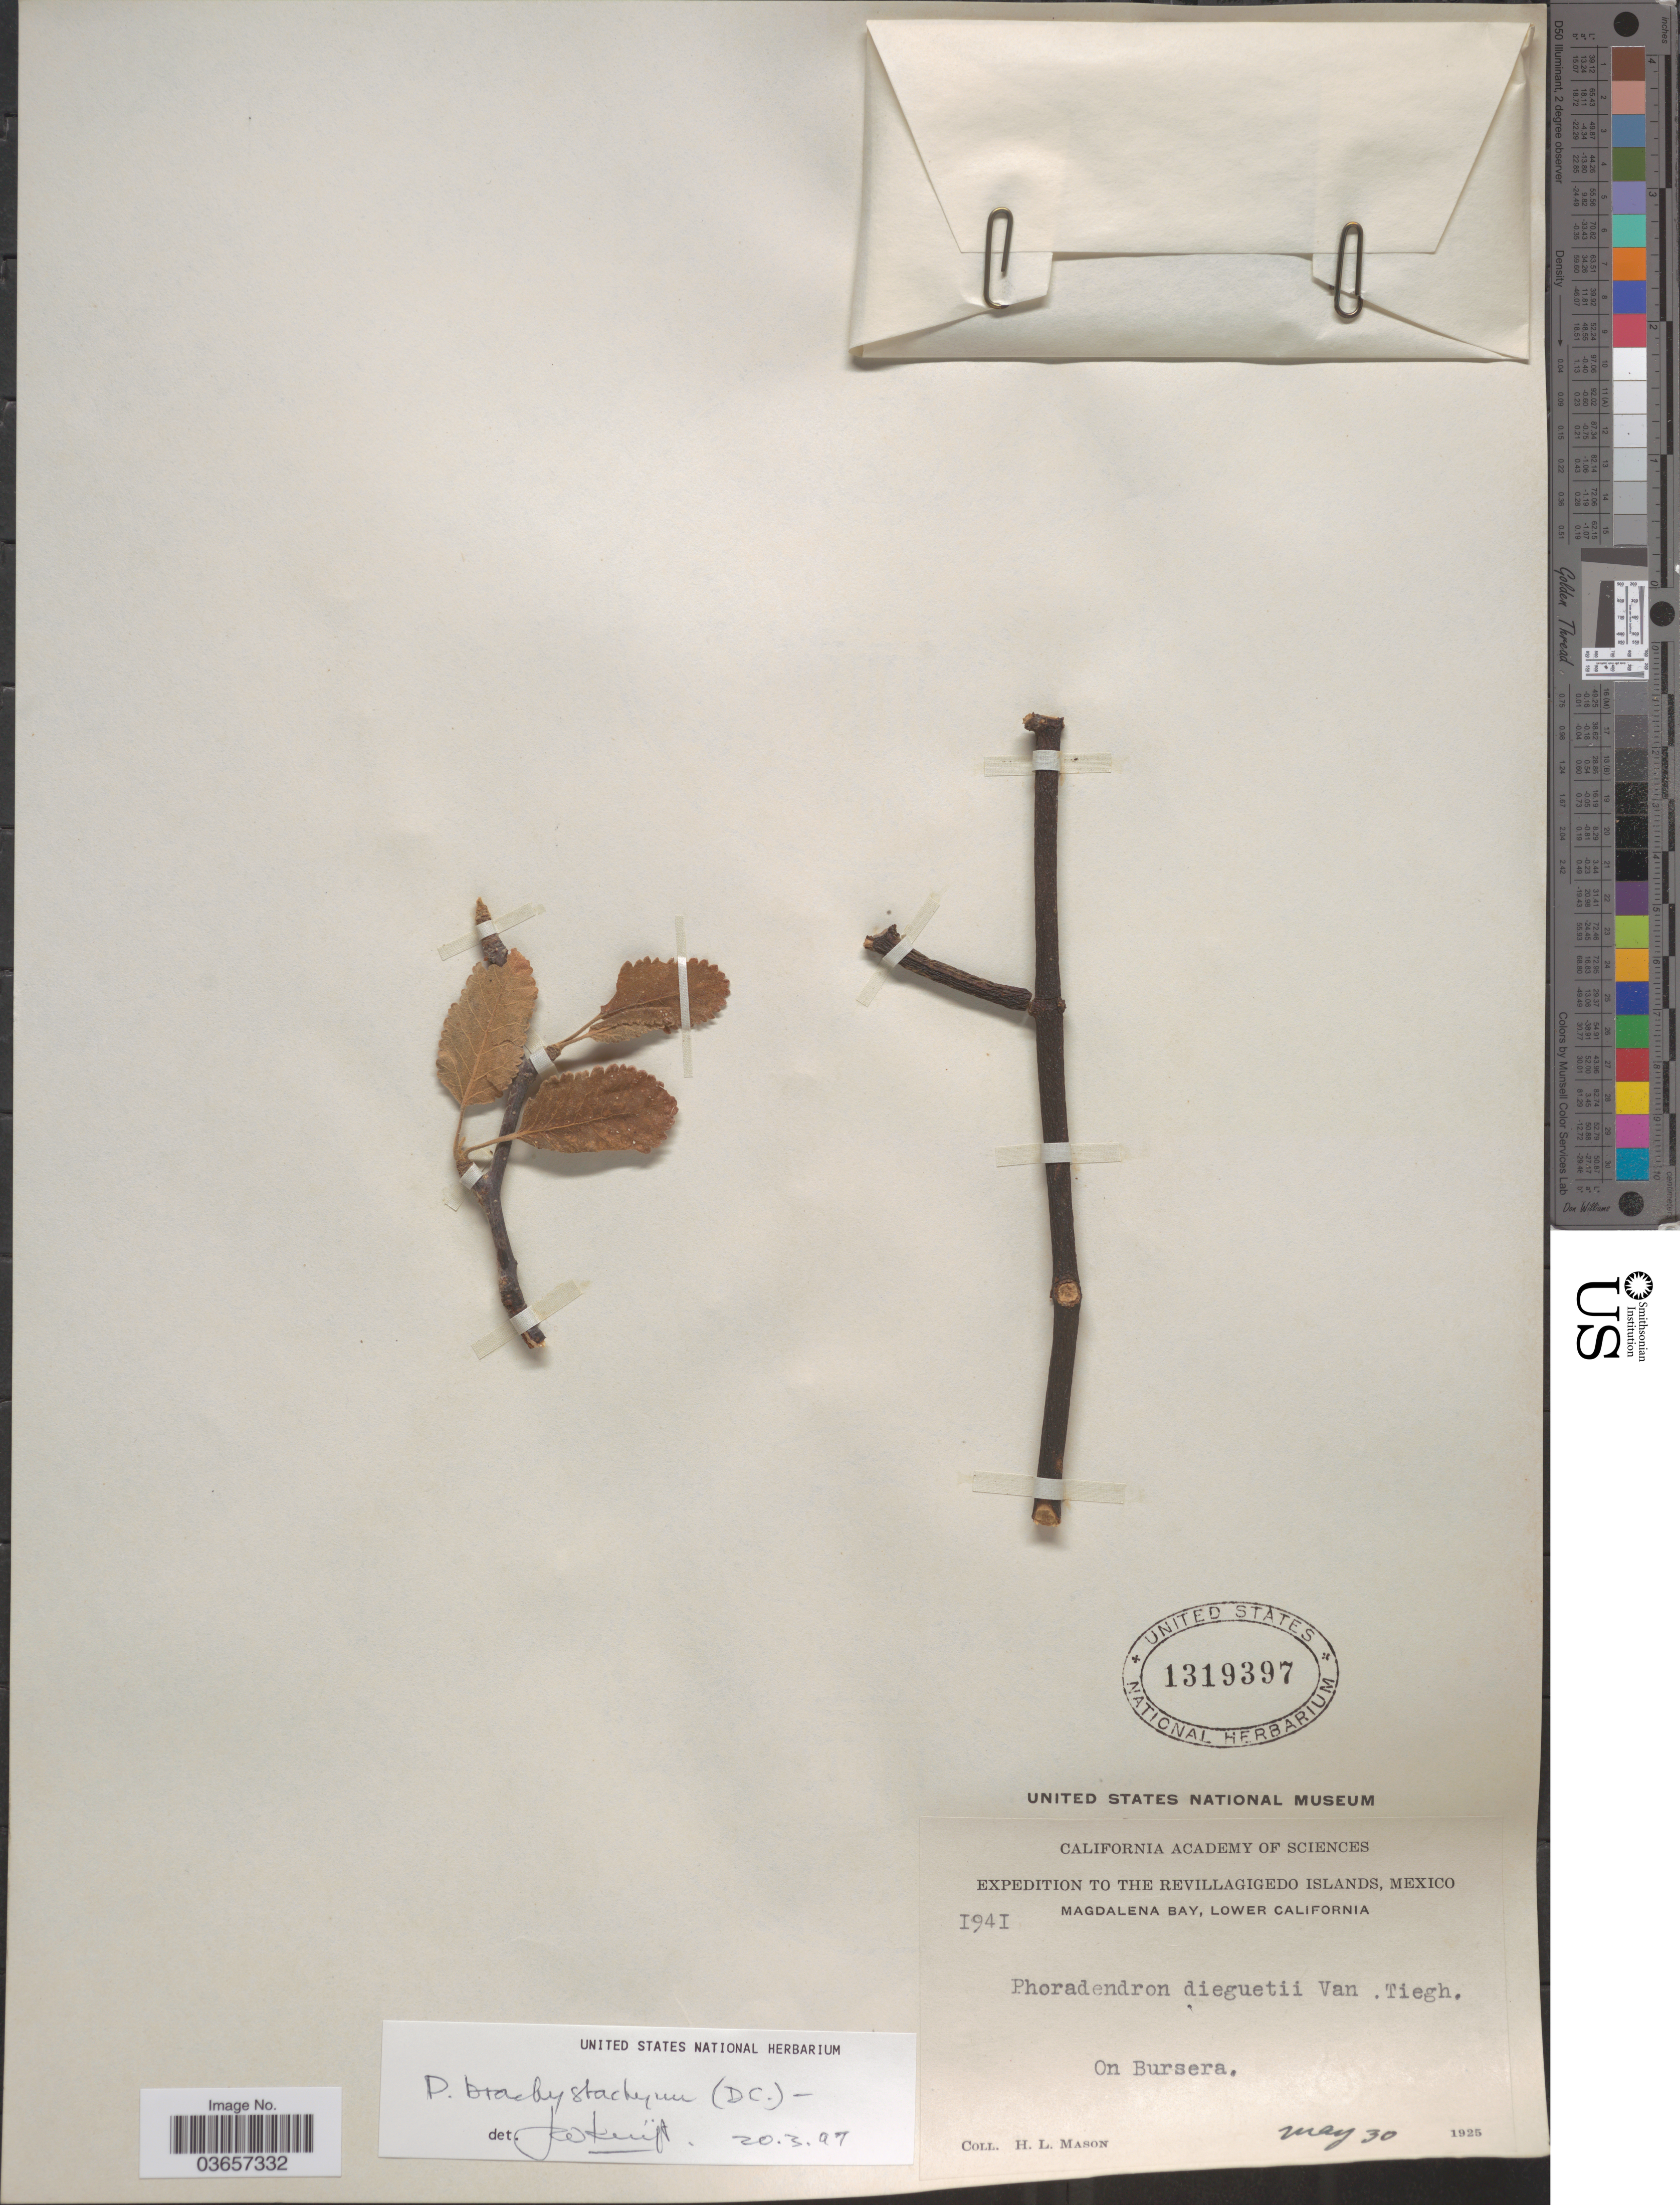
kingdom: Plantae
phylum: Tracheophyta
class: Magnoliopsida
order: Santalales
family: Viscaceae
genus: Phoradendron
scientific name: Phoradendron brachystachyum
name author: (DC.) Oliv.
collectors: H. L. Mason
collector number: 1941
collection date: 1925-05-30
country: Mexico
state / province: Baja California Norte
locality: The Revillagigedo Islands. Magdalena Bay, Lower California. On Bursera.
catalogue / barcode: US 1319397